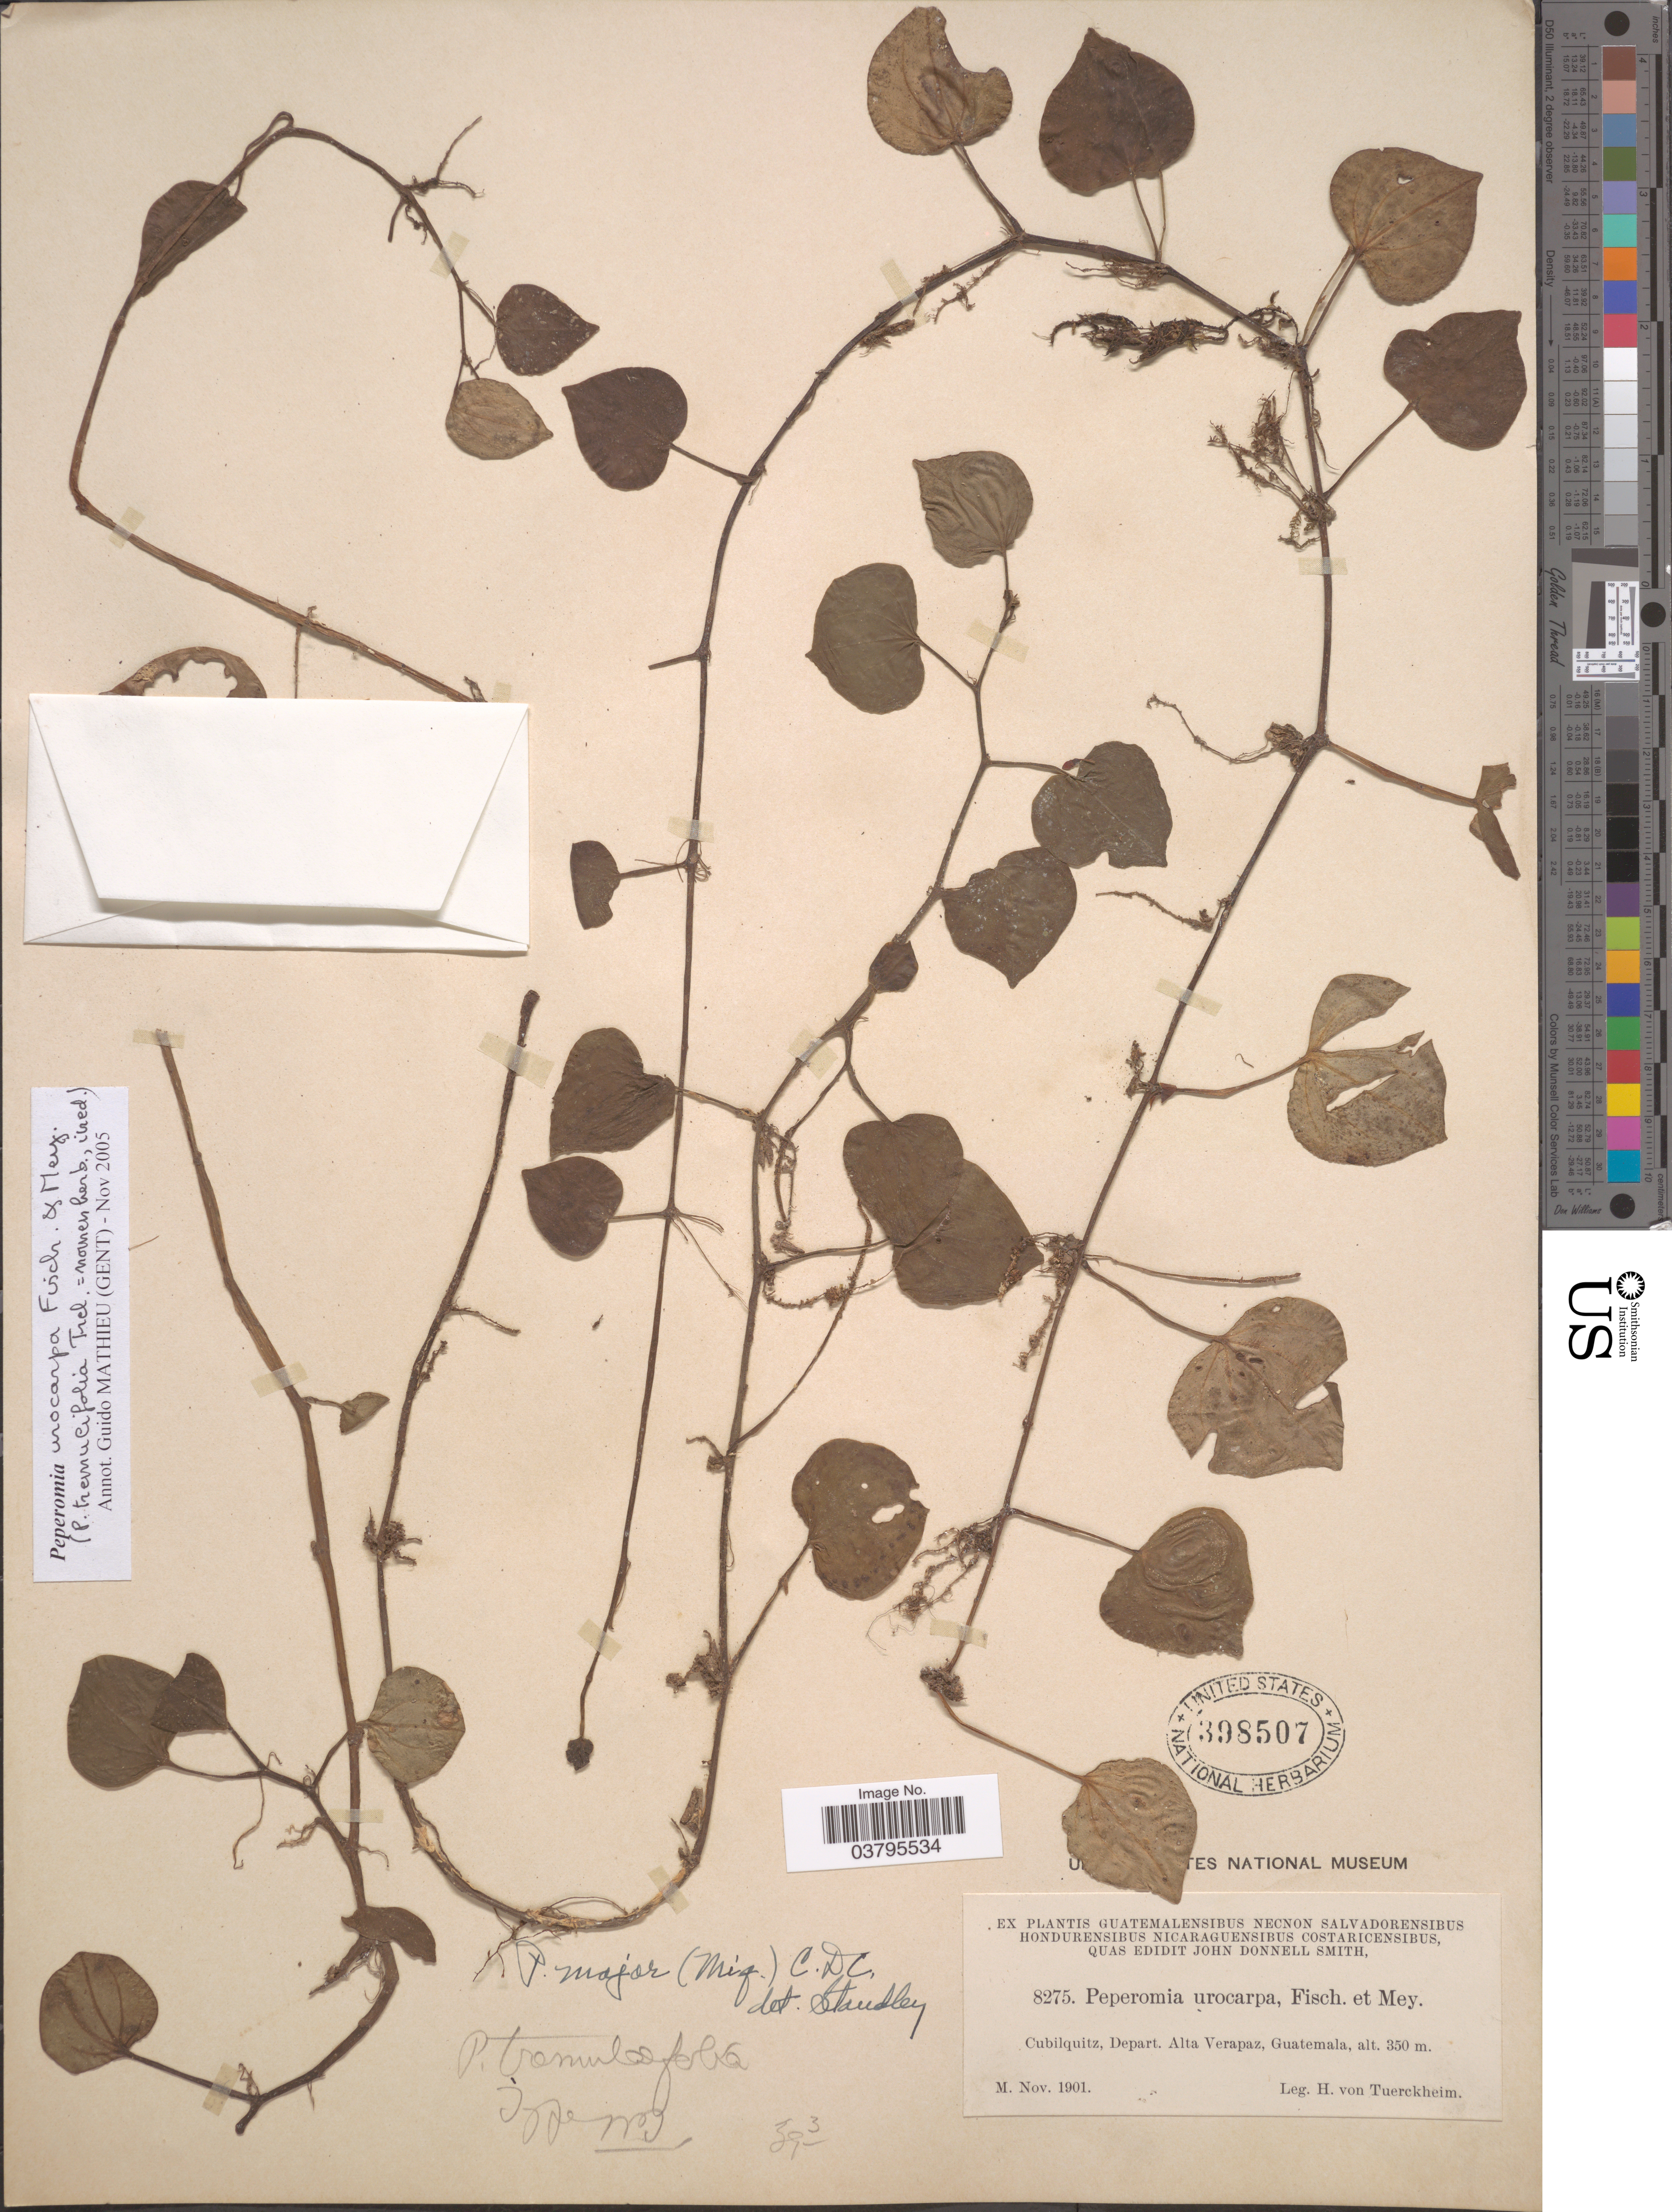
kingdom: Plantae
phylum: Tracheophyta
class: Magnoliopsida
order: Piperales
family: Piperaceae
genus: Peperomia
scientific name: Peperomia urocarpa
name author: Fisch. & C.A. Mey.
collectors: H. von Tuerckheim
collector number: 8275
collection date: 1901-11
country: Guatemala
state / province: Alta Verapaz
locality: Cubilquitz, Depart. Alta Verapaz.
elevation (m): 350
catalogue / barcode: US 398507